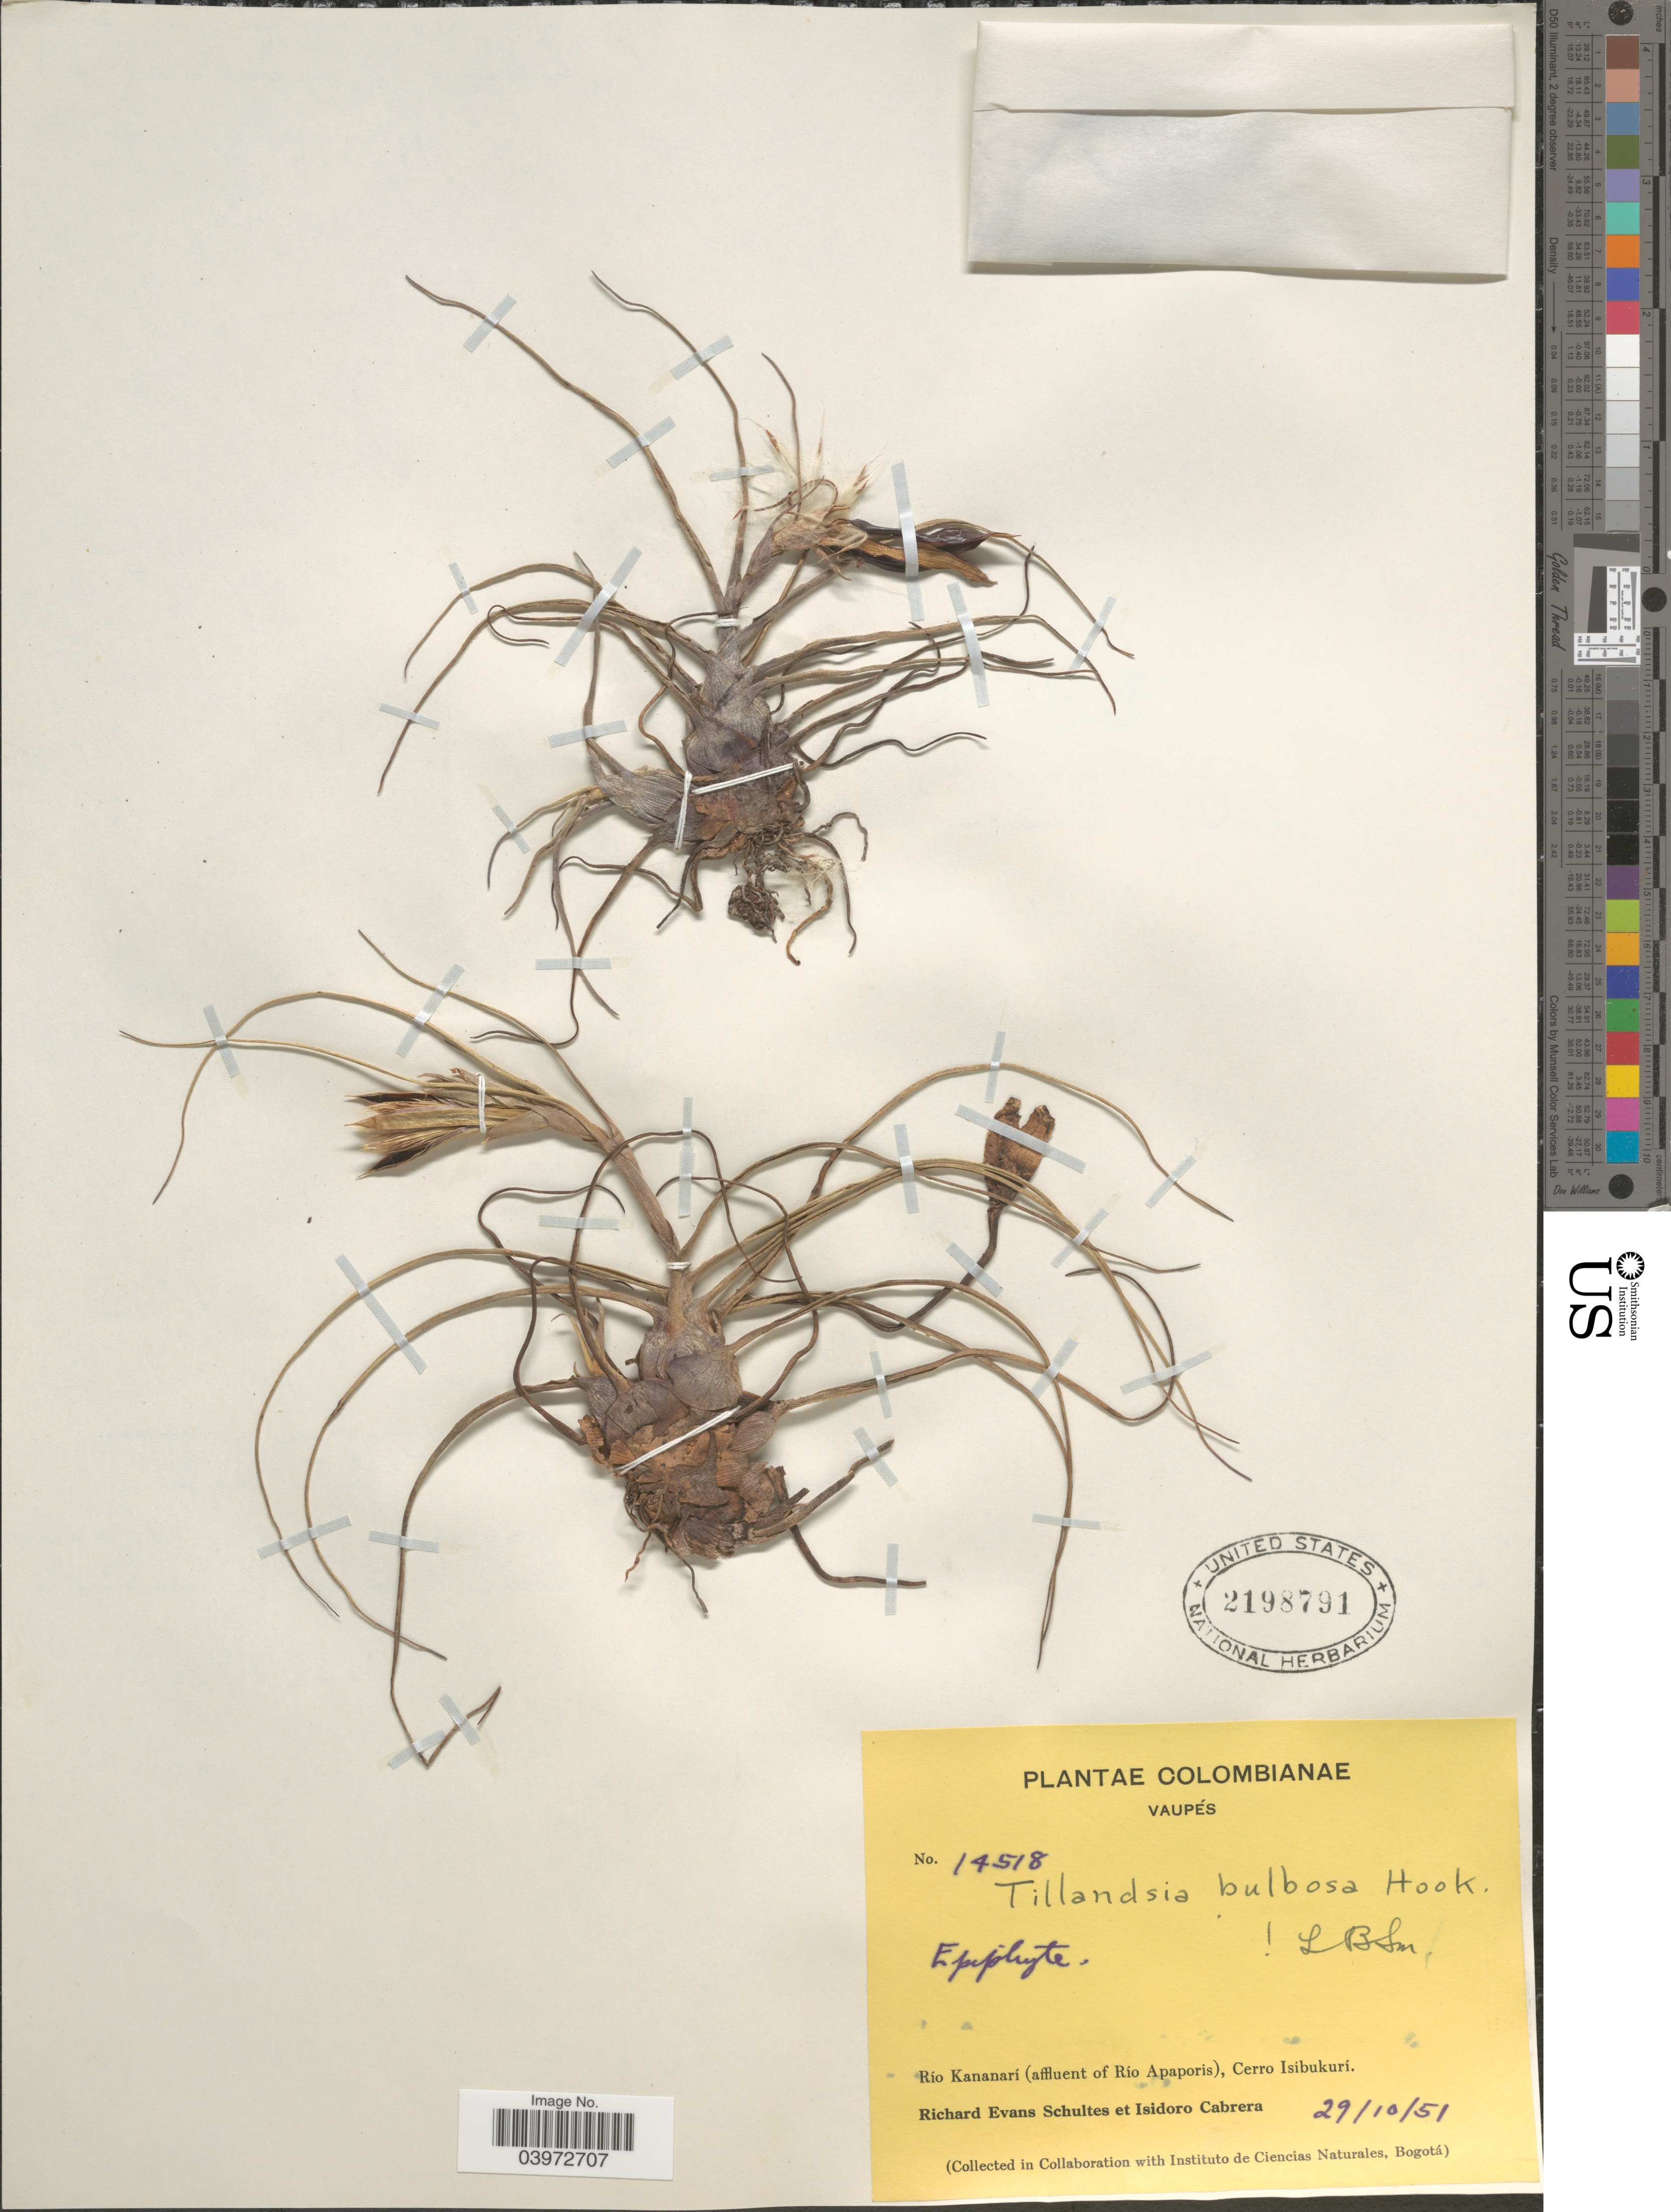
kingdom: Plantae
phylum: Tracheophyta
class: Liliopsida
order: Poales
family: Bromeliaceae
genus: Tillandsia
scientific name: Tillandsia bulbosa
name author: Hook.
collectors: R. E. Schultes & I. Cabrera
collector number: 14518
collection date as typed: Transcribed d/m/y: 29/10/51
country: Colombia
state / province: Vaupés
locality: Río Kananarí (affluent of Río Apaporis), Cerro Isibukurí.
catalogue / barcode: US 2198791